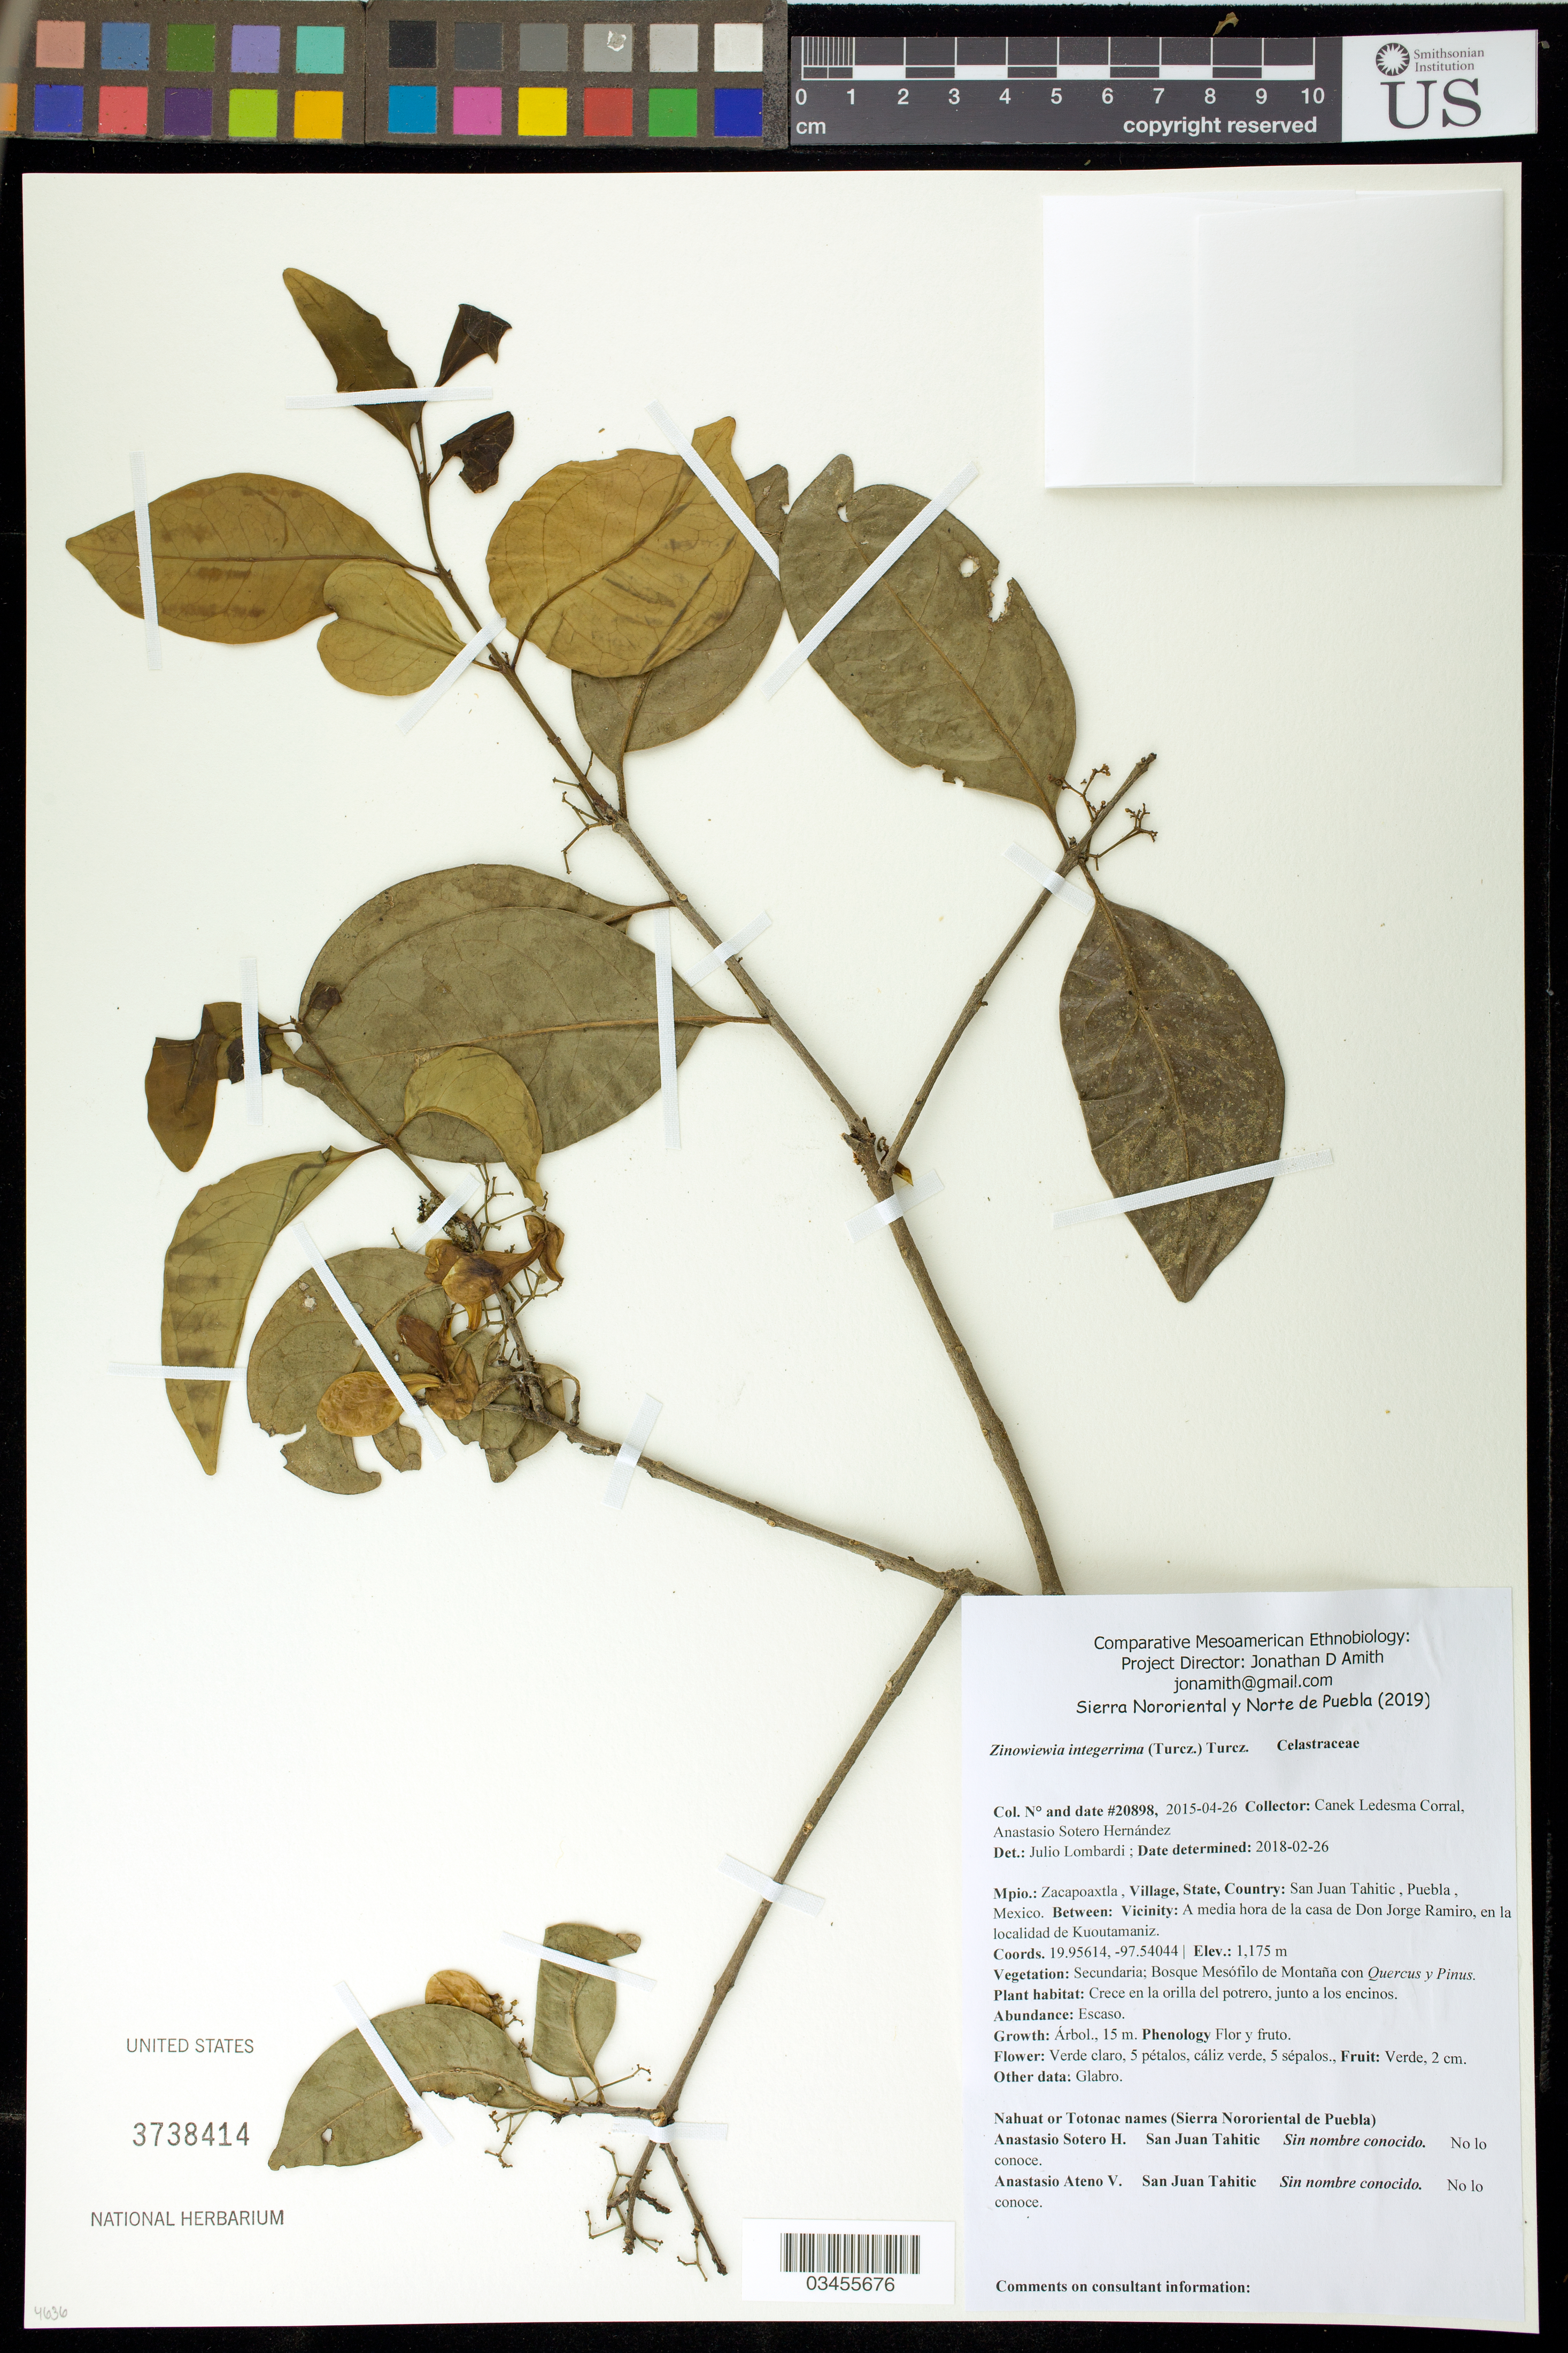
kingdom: Plantae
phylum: Tracheophyta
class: Magnoliopsida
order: Celastrales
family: Celastraceae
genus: Zinowiewia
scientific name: Zinowiewia integerrima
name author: (Turcz.) Turcz.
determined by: Lombardi, Julio A.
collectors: Canek Ledesma C. & A. Sotero H.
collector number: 20898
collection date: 2015-04-26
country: México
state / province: Puebla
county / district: Zacapoaxtla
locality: PUEBLO: San Juan Tahitic; LOCALIDAD EXACTA: A media hora de la casa de Don Jorge Ramiro, en la localidad de Kuoutamaniz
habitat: Bosque mesófilo de montaña con Quercus y Pinus | Crece en la orilla del potrero, junto a los encinos.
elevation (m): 1175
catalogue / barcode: US 3738414